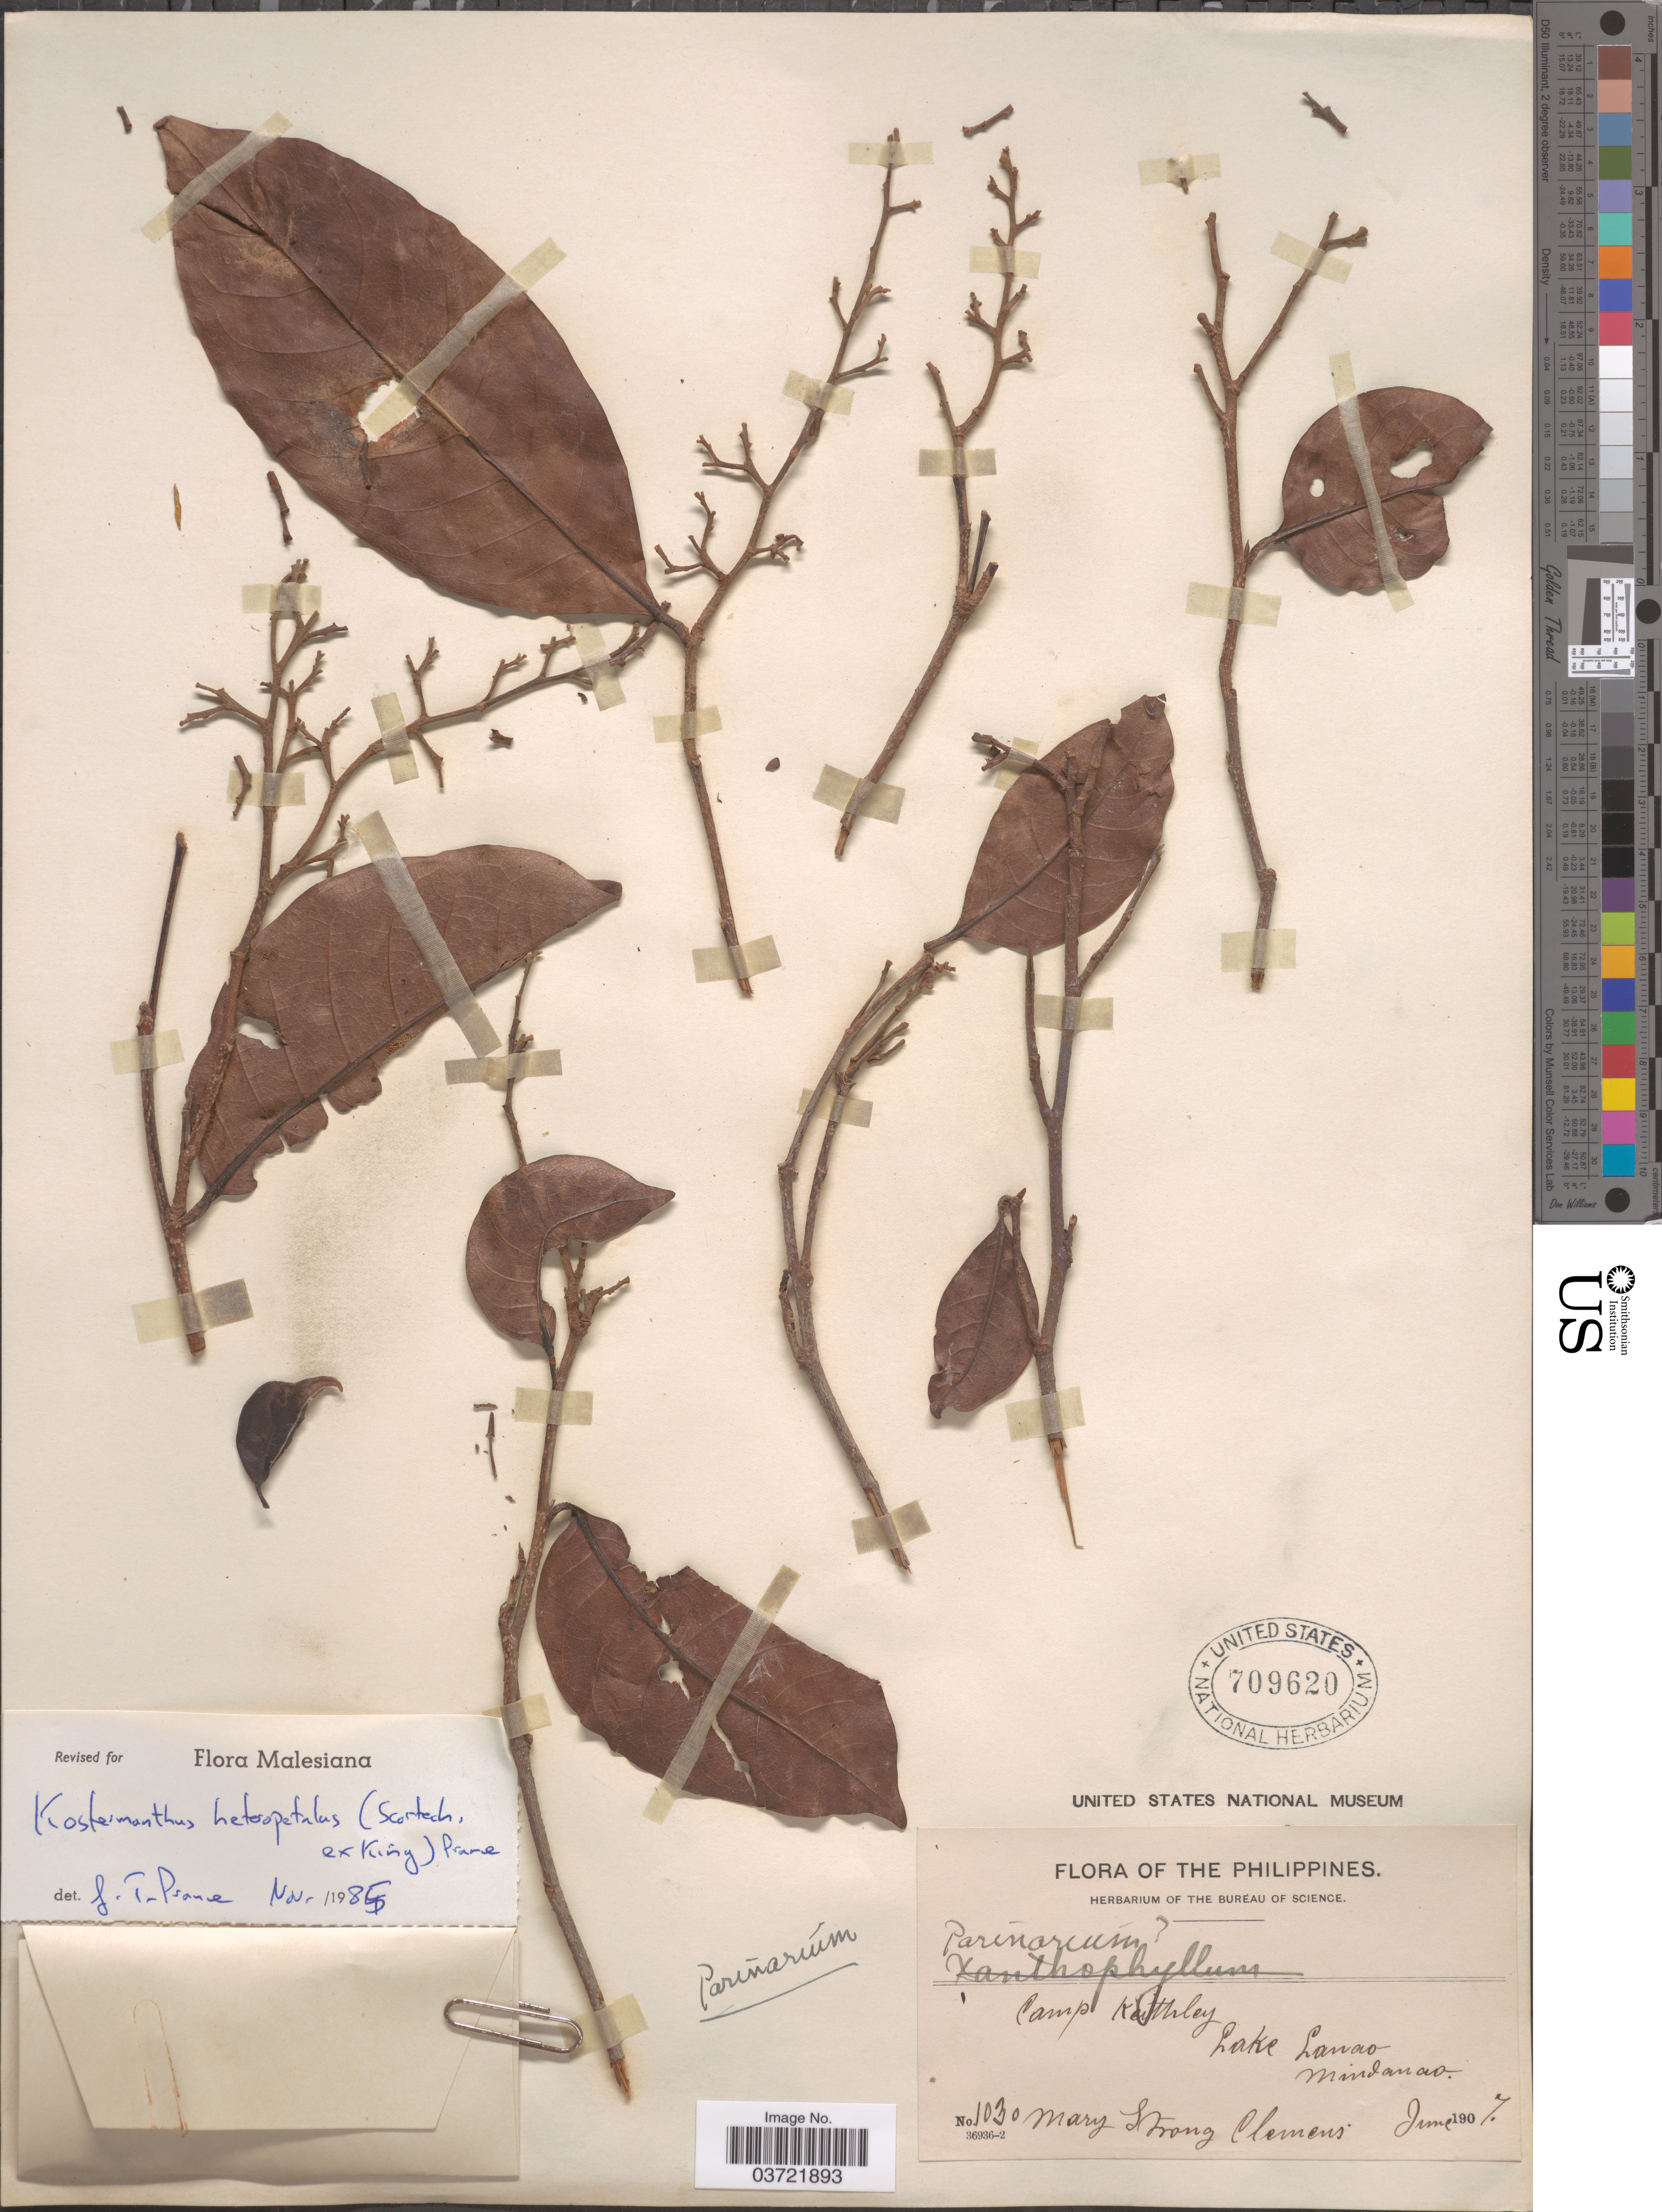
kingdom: Plantae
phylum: Tracheophyta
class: Magnoliopsida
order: Malpighiales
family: Chrysobalanaceae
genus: Kostermanthus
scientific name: Kostermanthus heteropetalus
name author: (Scort. ex King) Prance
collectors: M. S. Clemens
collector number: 1030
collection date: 1907-06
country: Philippines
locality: Camp Keithley. Lake Lanao. Mindanao.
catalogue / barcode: US 709620